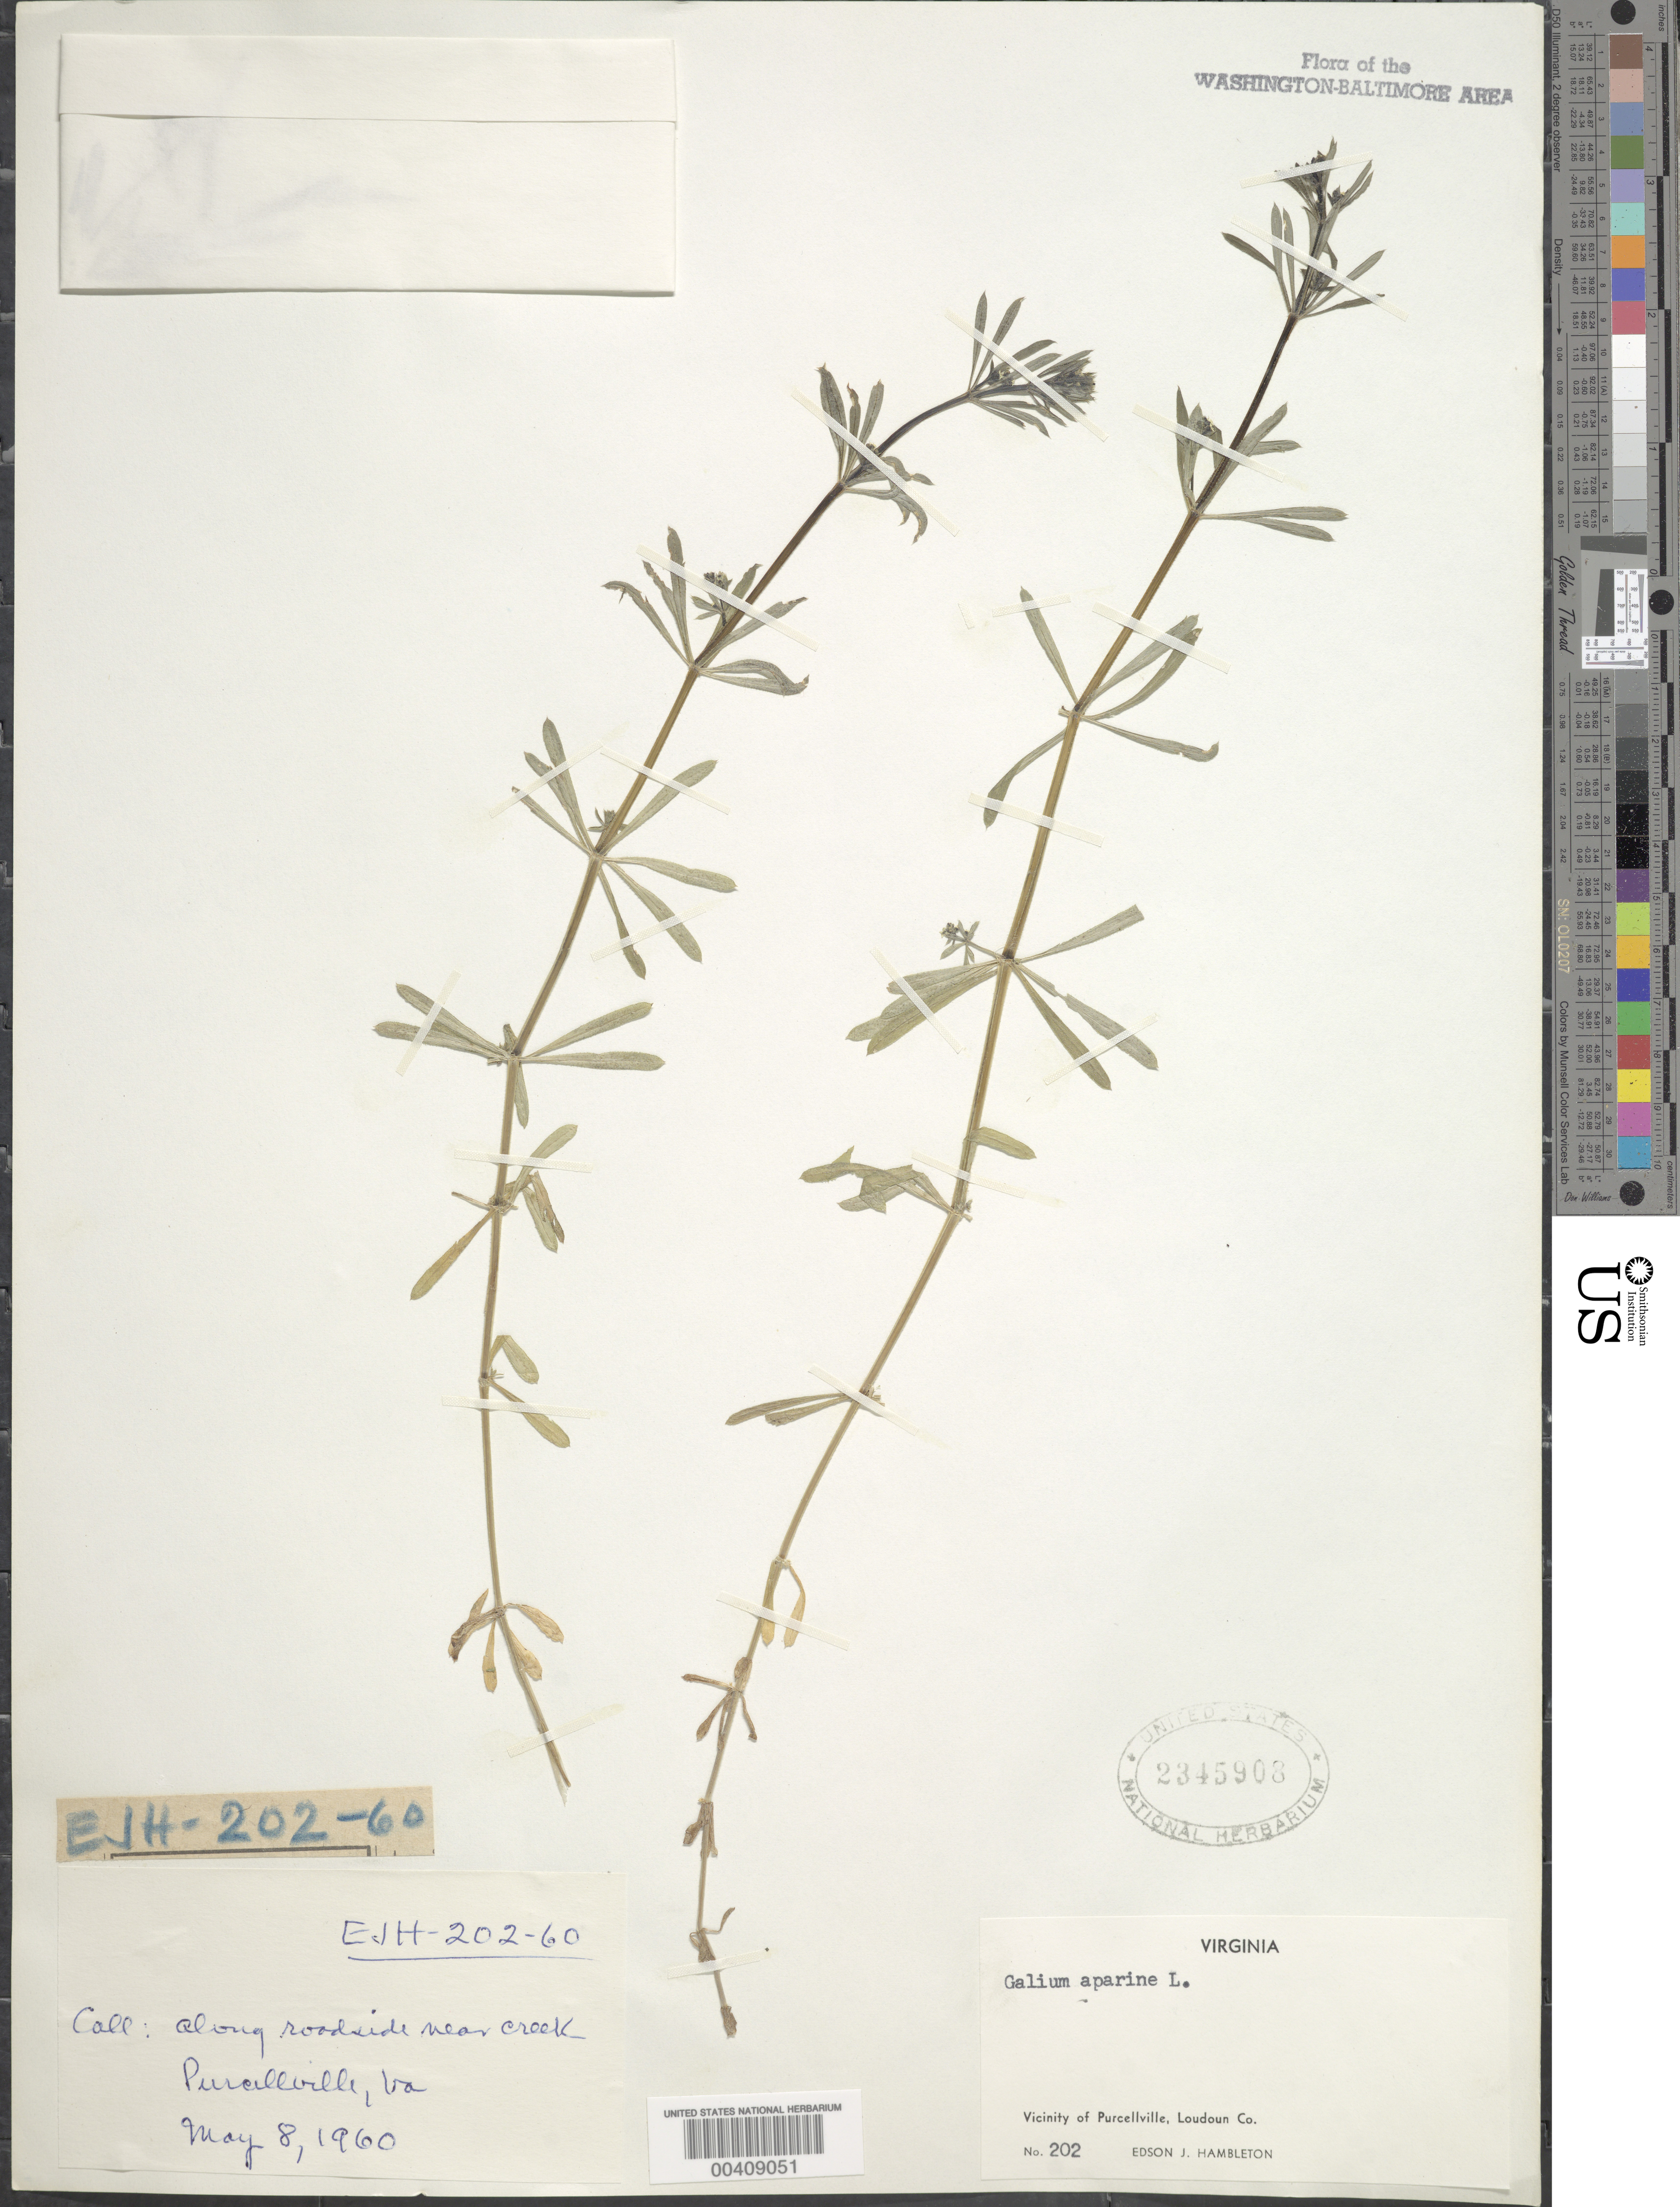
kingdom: Plantae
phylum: Tracheophyta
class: Magnoliopsida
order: Gentianales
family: Rubiaceae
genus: Galium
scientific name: Galium aparine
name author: L.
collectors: E. Hambleton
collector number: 202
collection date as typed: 08 May 1960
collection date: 1960-05-08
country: United States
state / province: Virginia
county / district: Loudoun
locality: Purcellville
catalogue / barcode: US 2345908